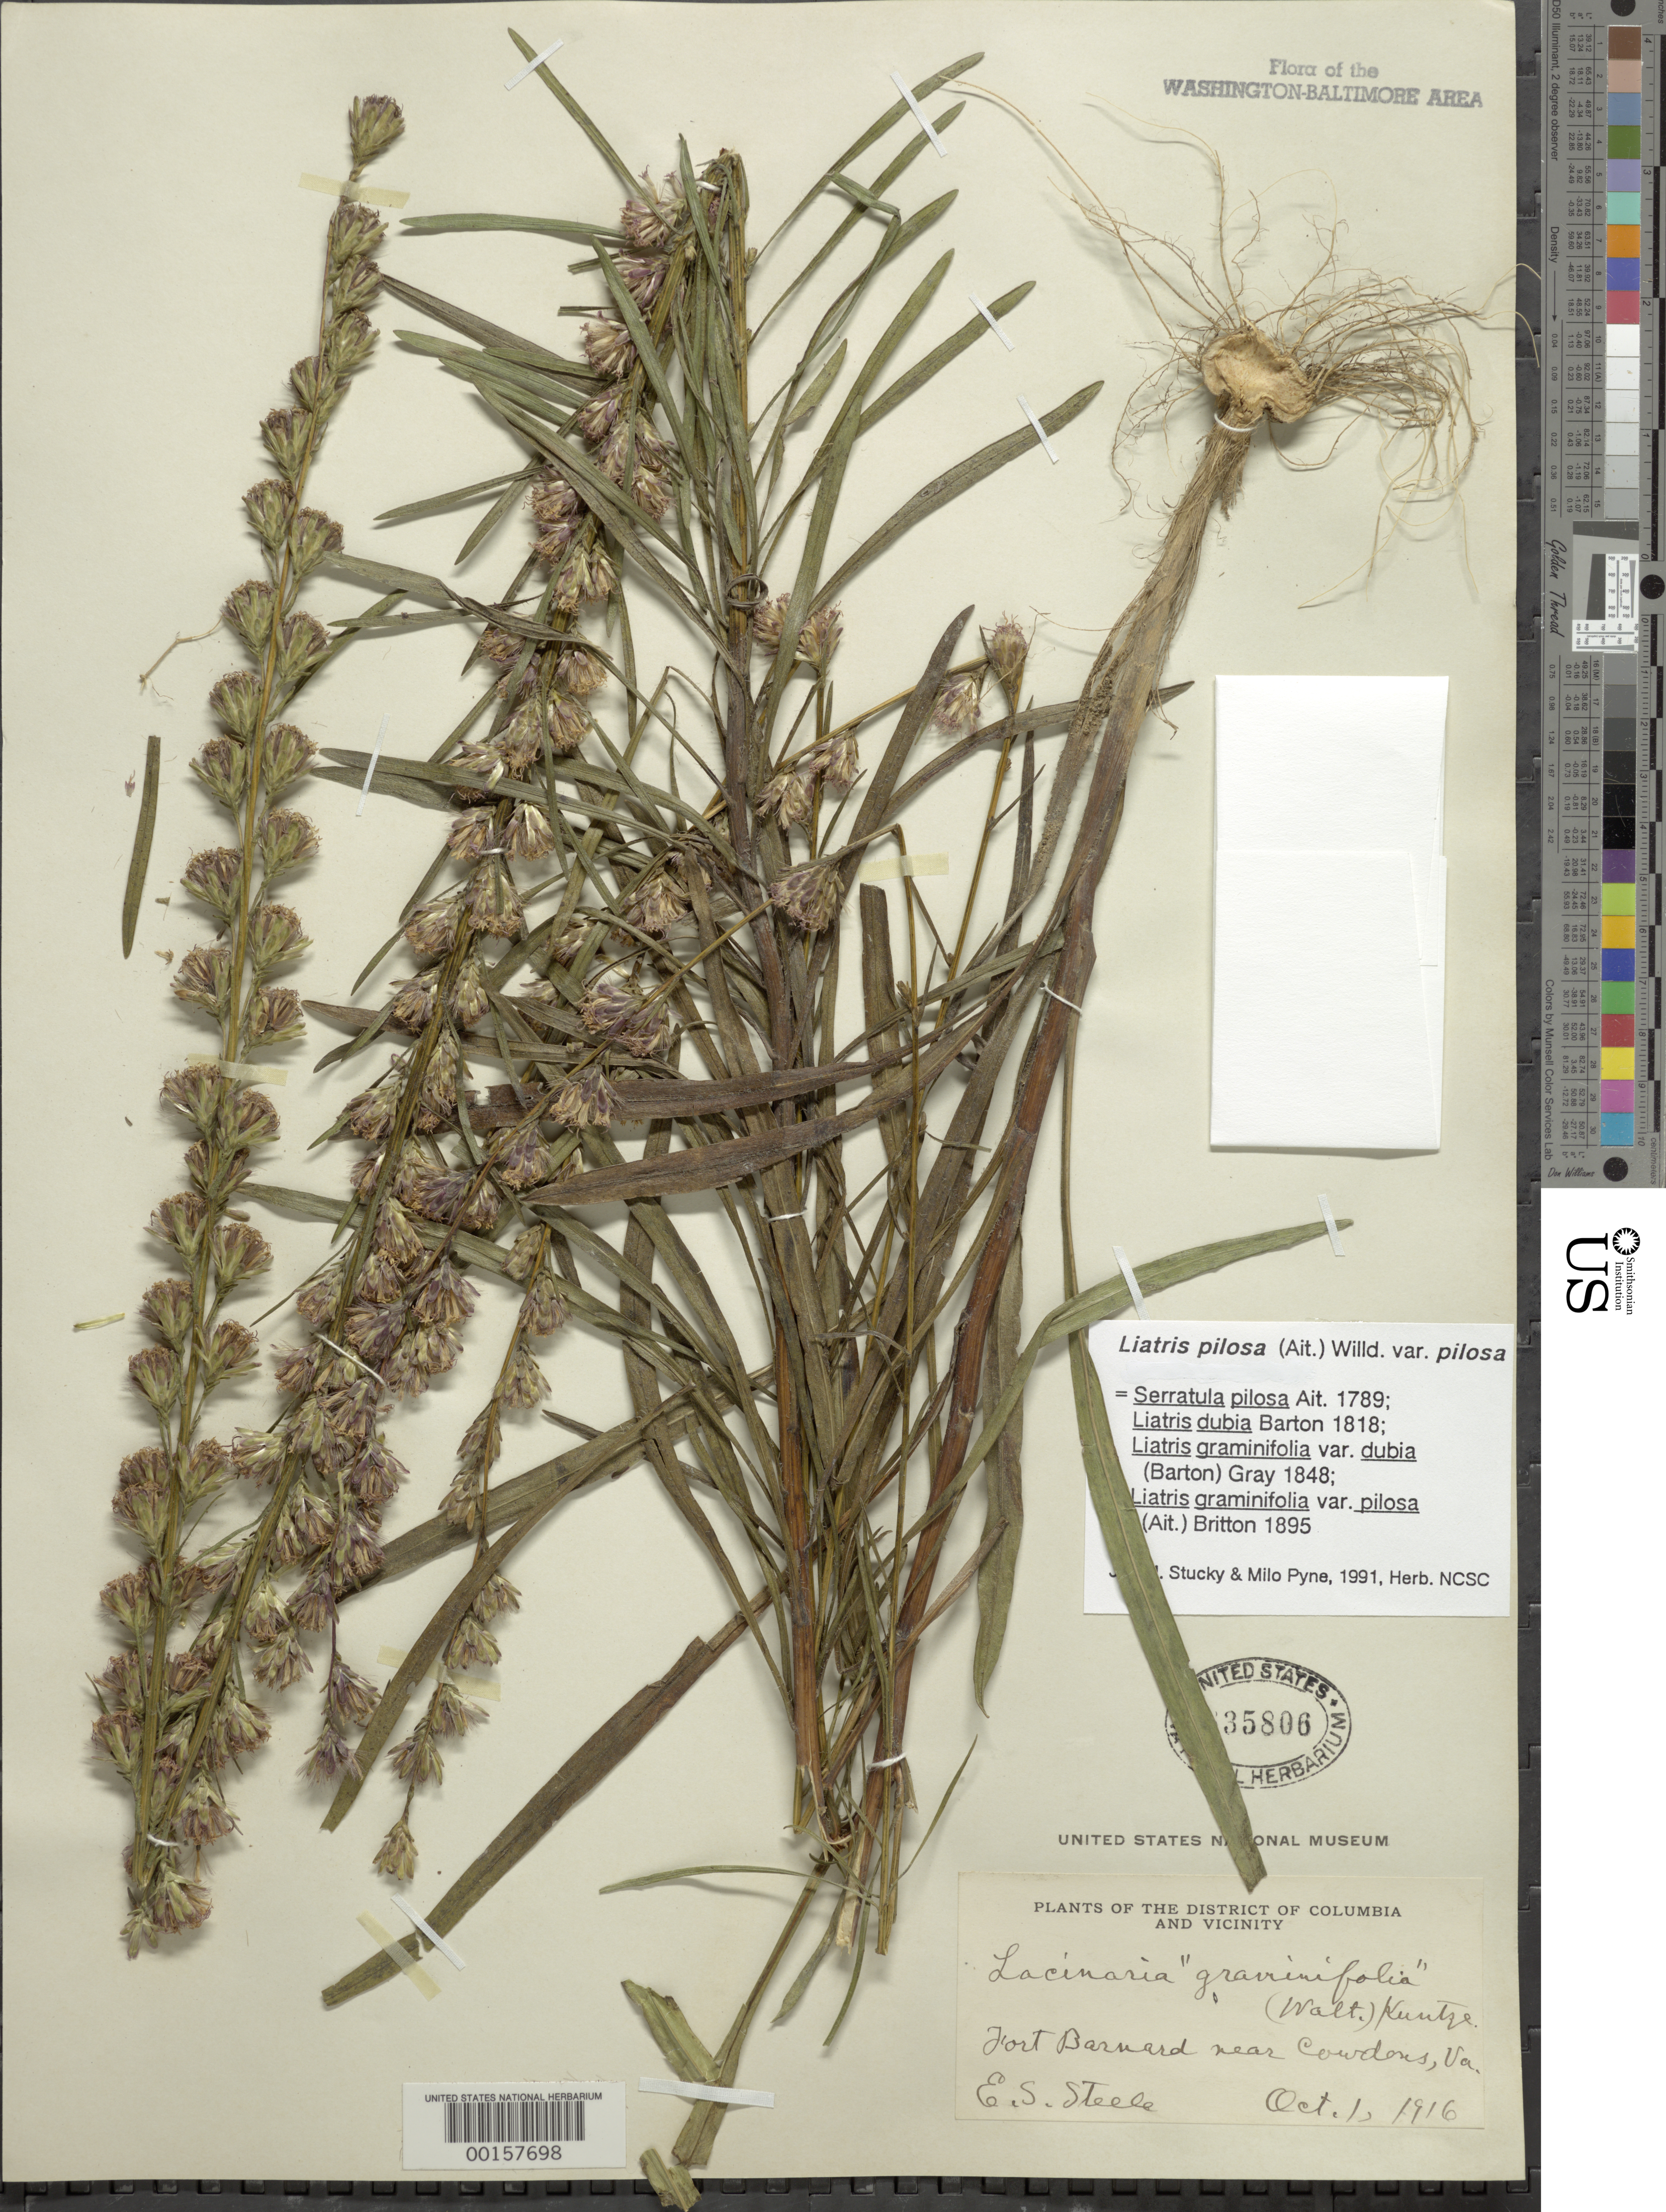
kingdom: Plantae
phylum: Tracheophyta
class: Magnoliopsida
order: Asterales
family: Asteraceae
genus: Liatris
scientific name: Liatris pilosa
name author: (Aiton) Willd.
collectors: E. Steele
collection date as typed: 01 Oct 1916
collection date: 1916-10-01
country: United States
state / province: Virginia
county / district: Arlington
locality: Cowdens vicinity Ft Barnard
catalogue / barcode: US 835806